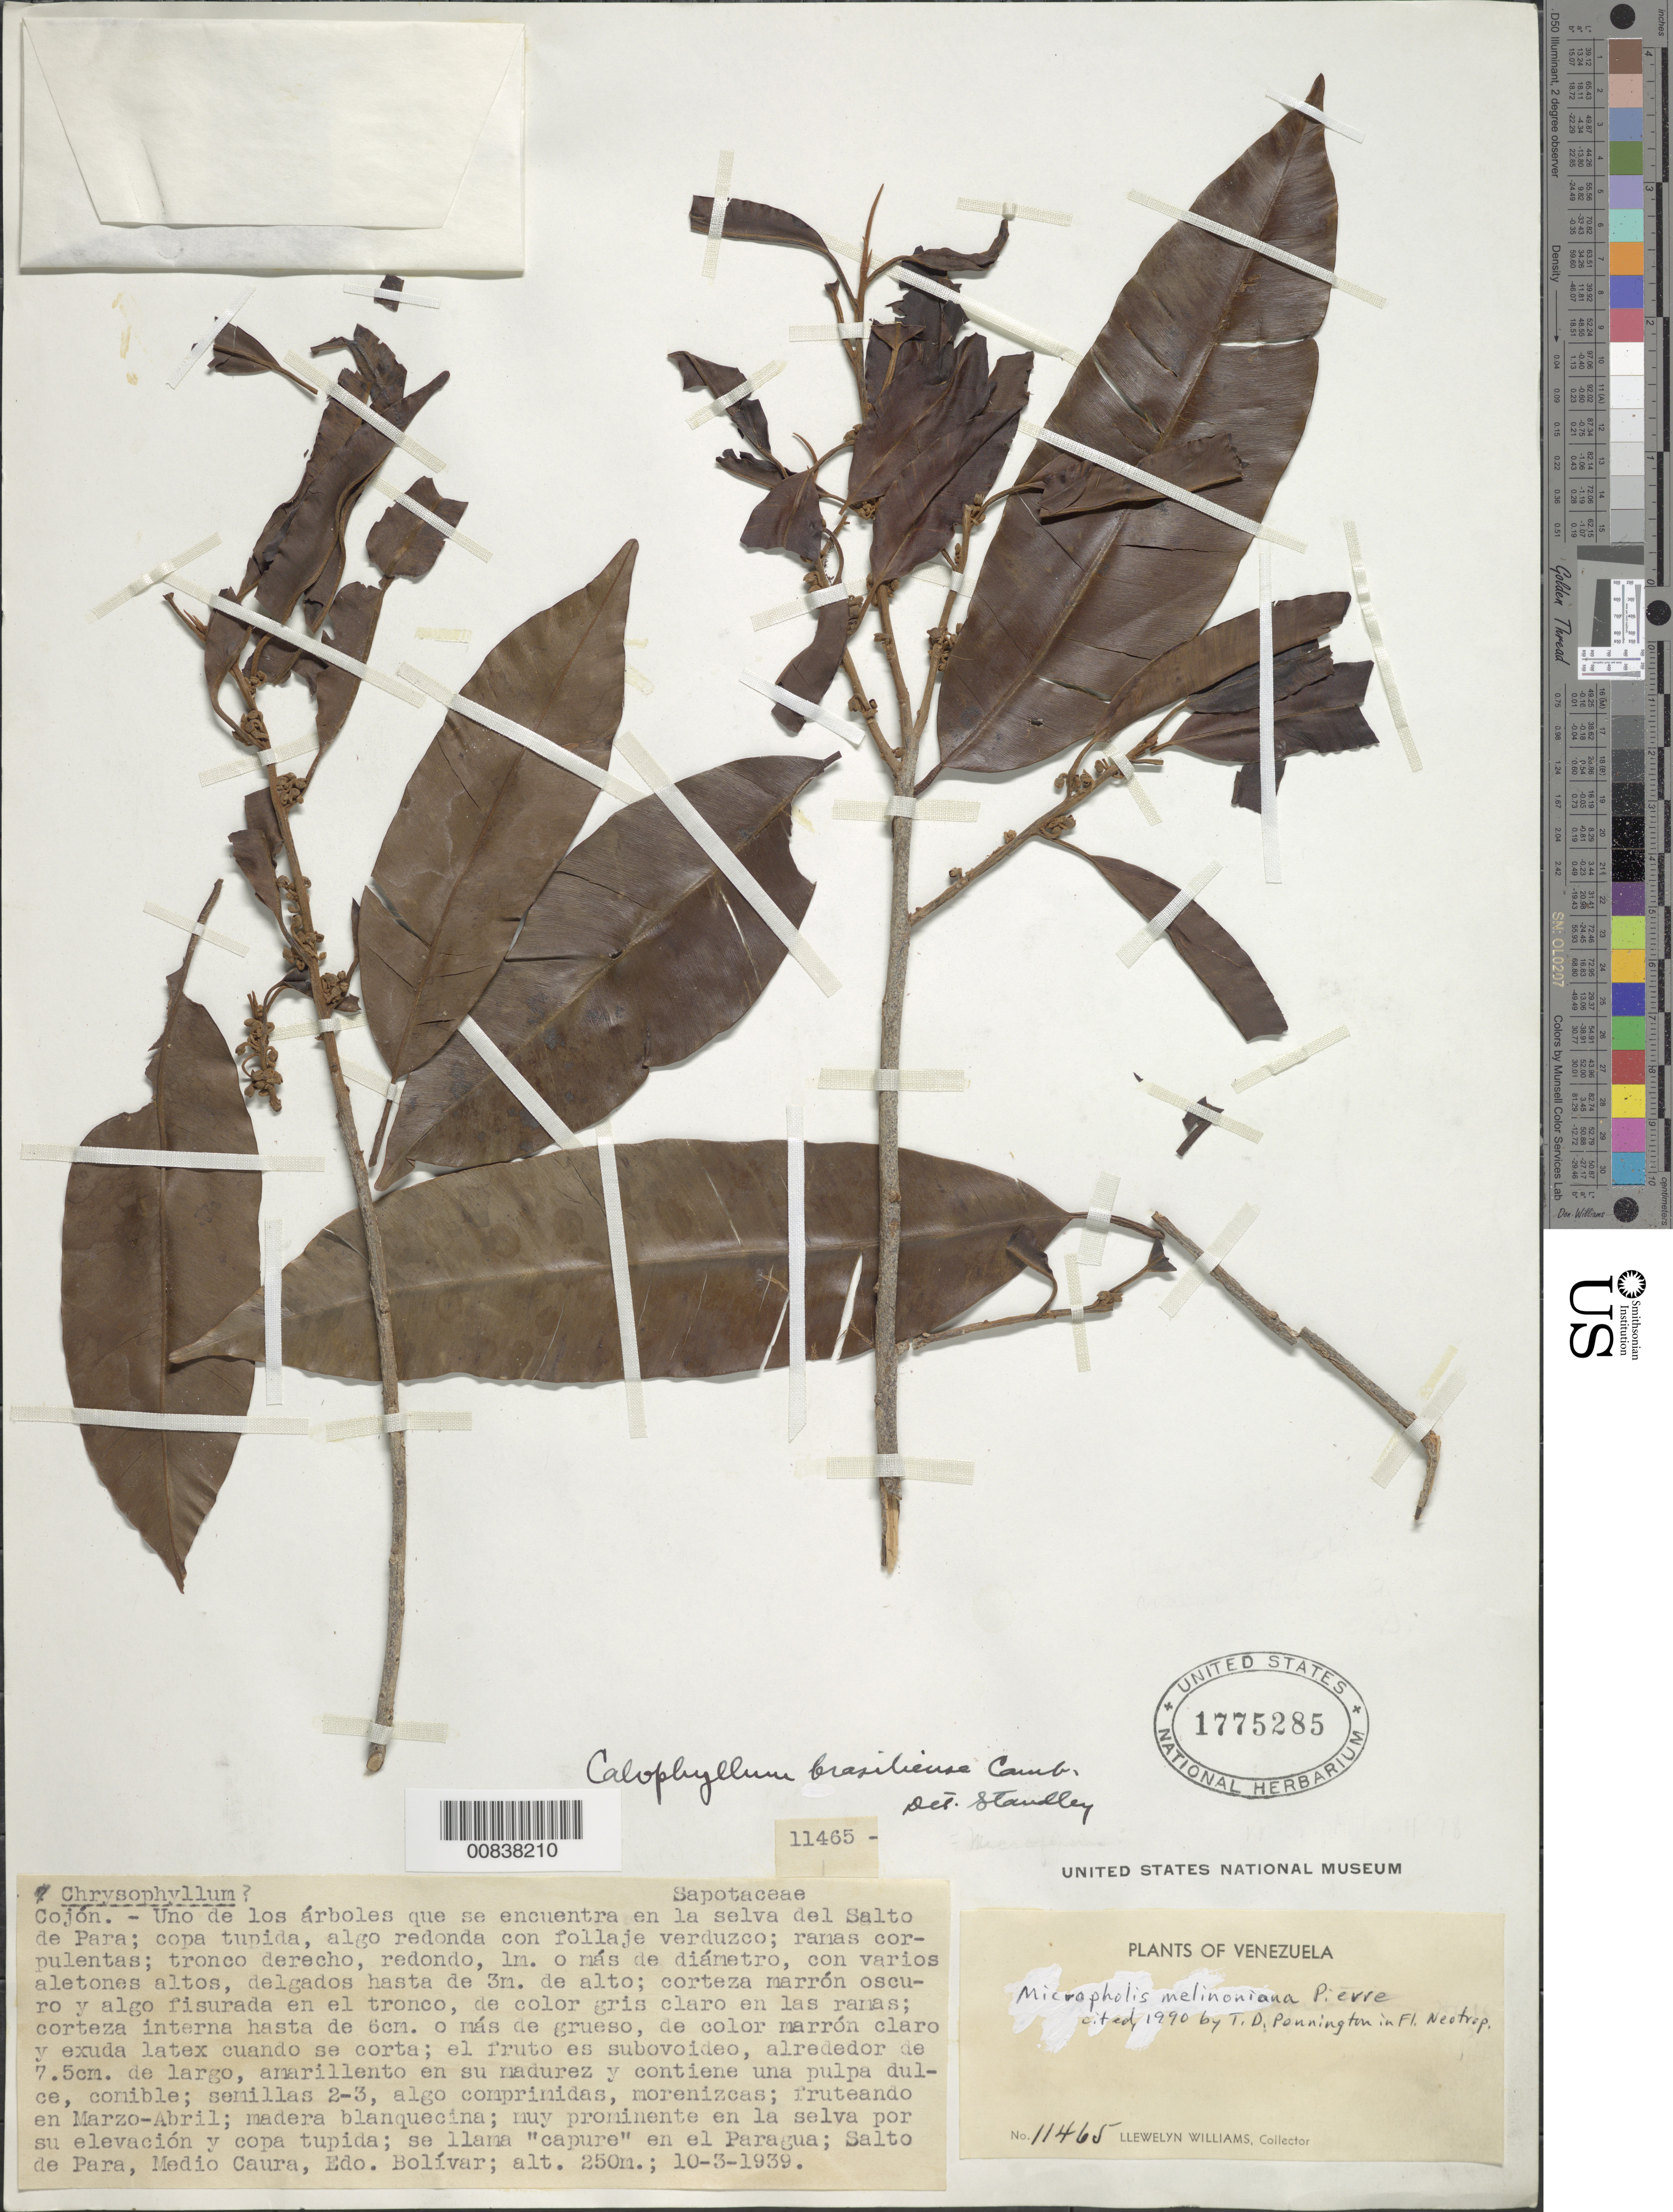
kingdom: Plantae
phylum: Tracheophyta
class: Magnoliopsida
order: Ericales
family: Sapotaceae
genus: Micropholis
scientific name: Micropholis melinoniana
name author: Pierre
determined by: Pennington, T. D., (K)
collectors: Ll. Williams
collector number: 11465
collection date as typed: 10-Mar-39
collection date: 1939-03-10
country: Venezuela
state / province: Bolívar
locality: Salto de Para, Medio Caura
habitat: Encuentra en la selva; en la selva por su elevacion y copa tupida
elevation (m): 250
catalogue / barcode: US 1775285